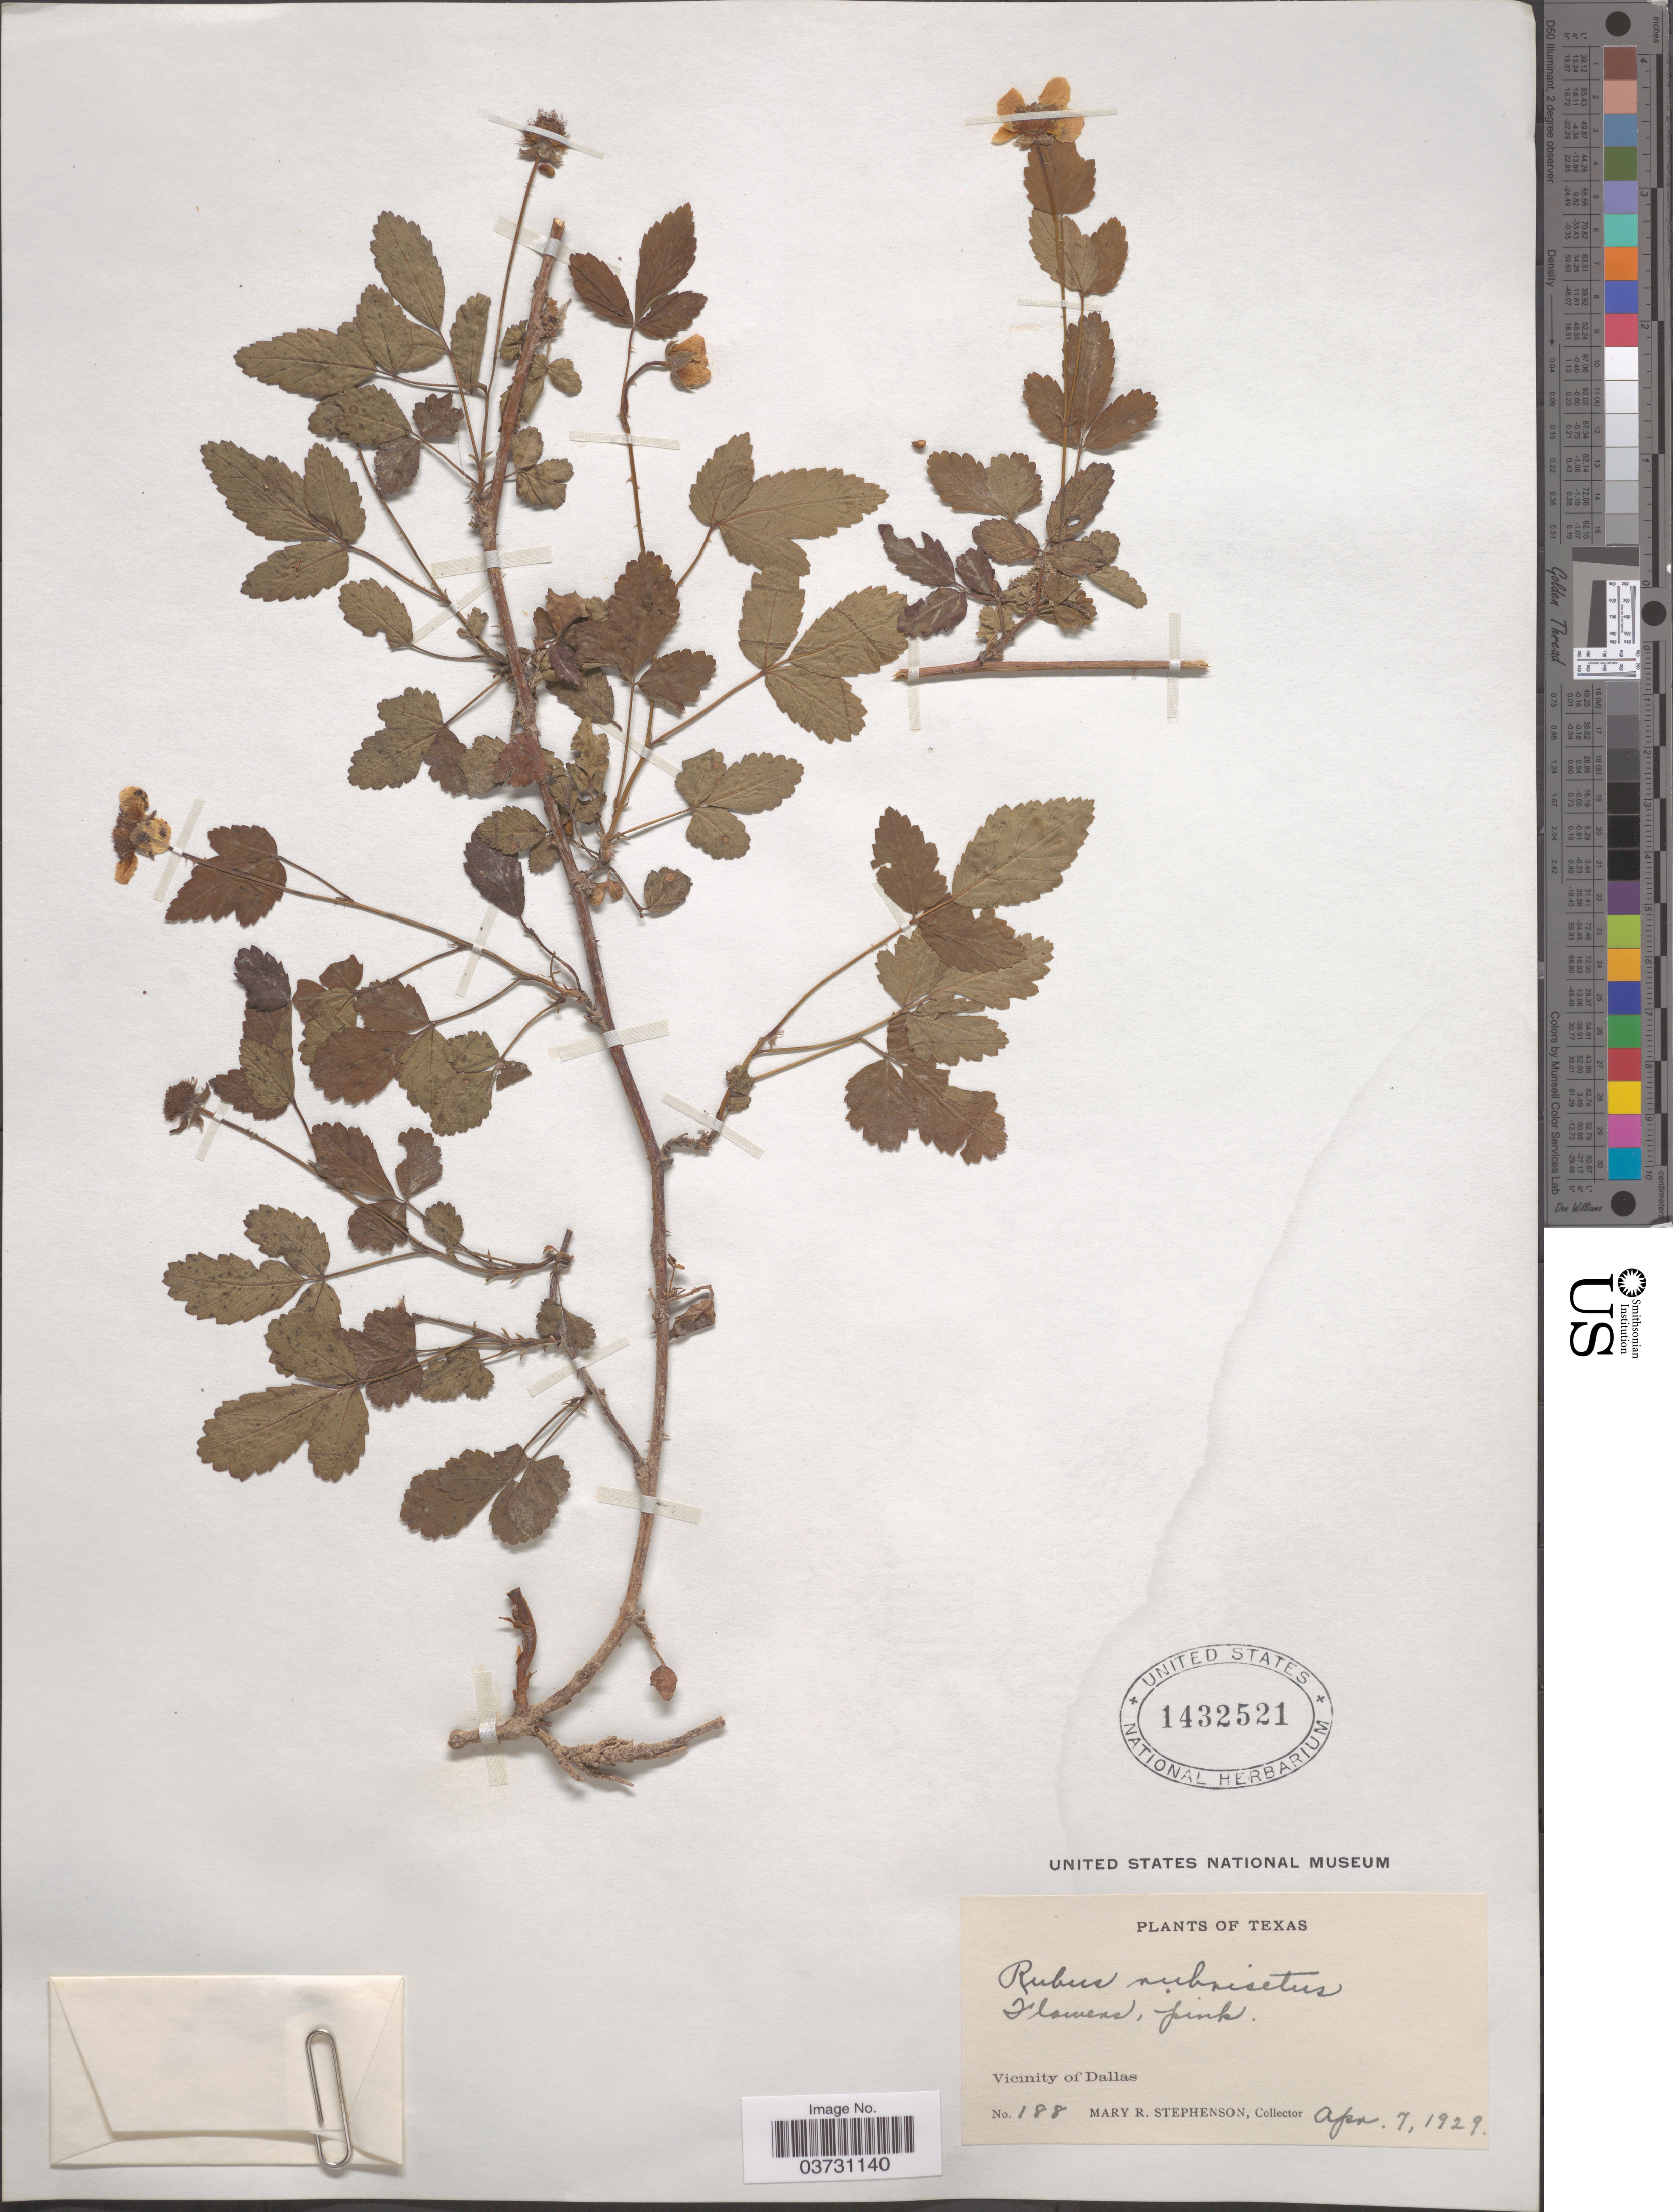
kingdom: Plantae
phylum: Tracheophyta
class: Magnoliopsida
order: Rosales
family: Rosaceae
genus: Rubus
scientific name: Rubus rubrisetus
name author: Rydb.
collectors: M. Stephenson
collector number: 188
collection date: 1929-04-07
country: United States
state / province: Texas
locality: Vicinity of Dallas.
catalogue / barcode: US 1432521